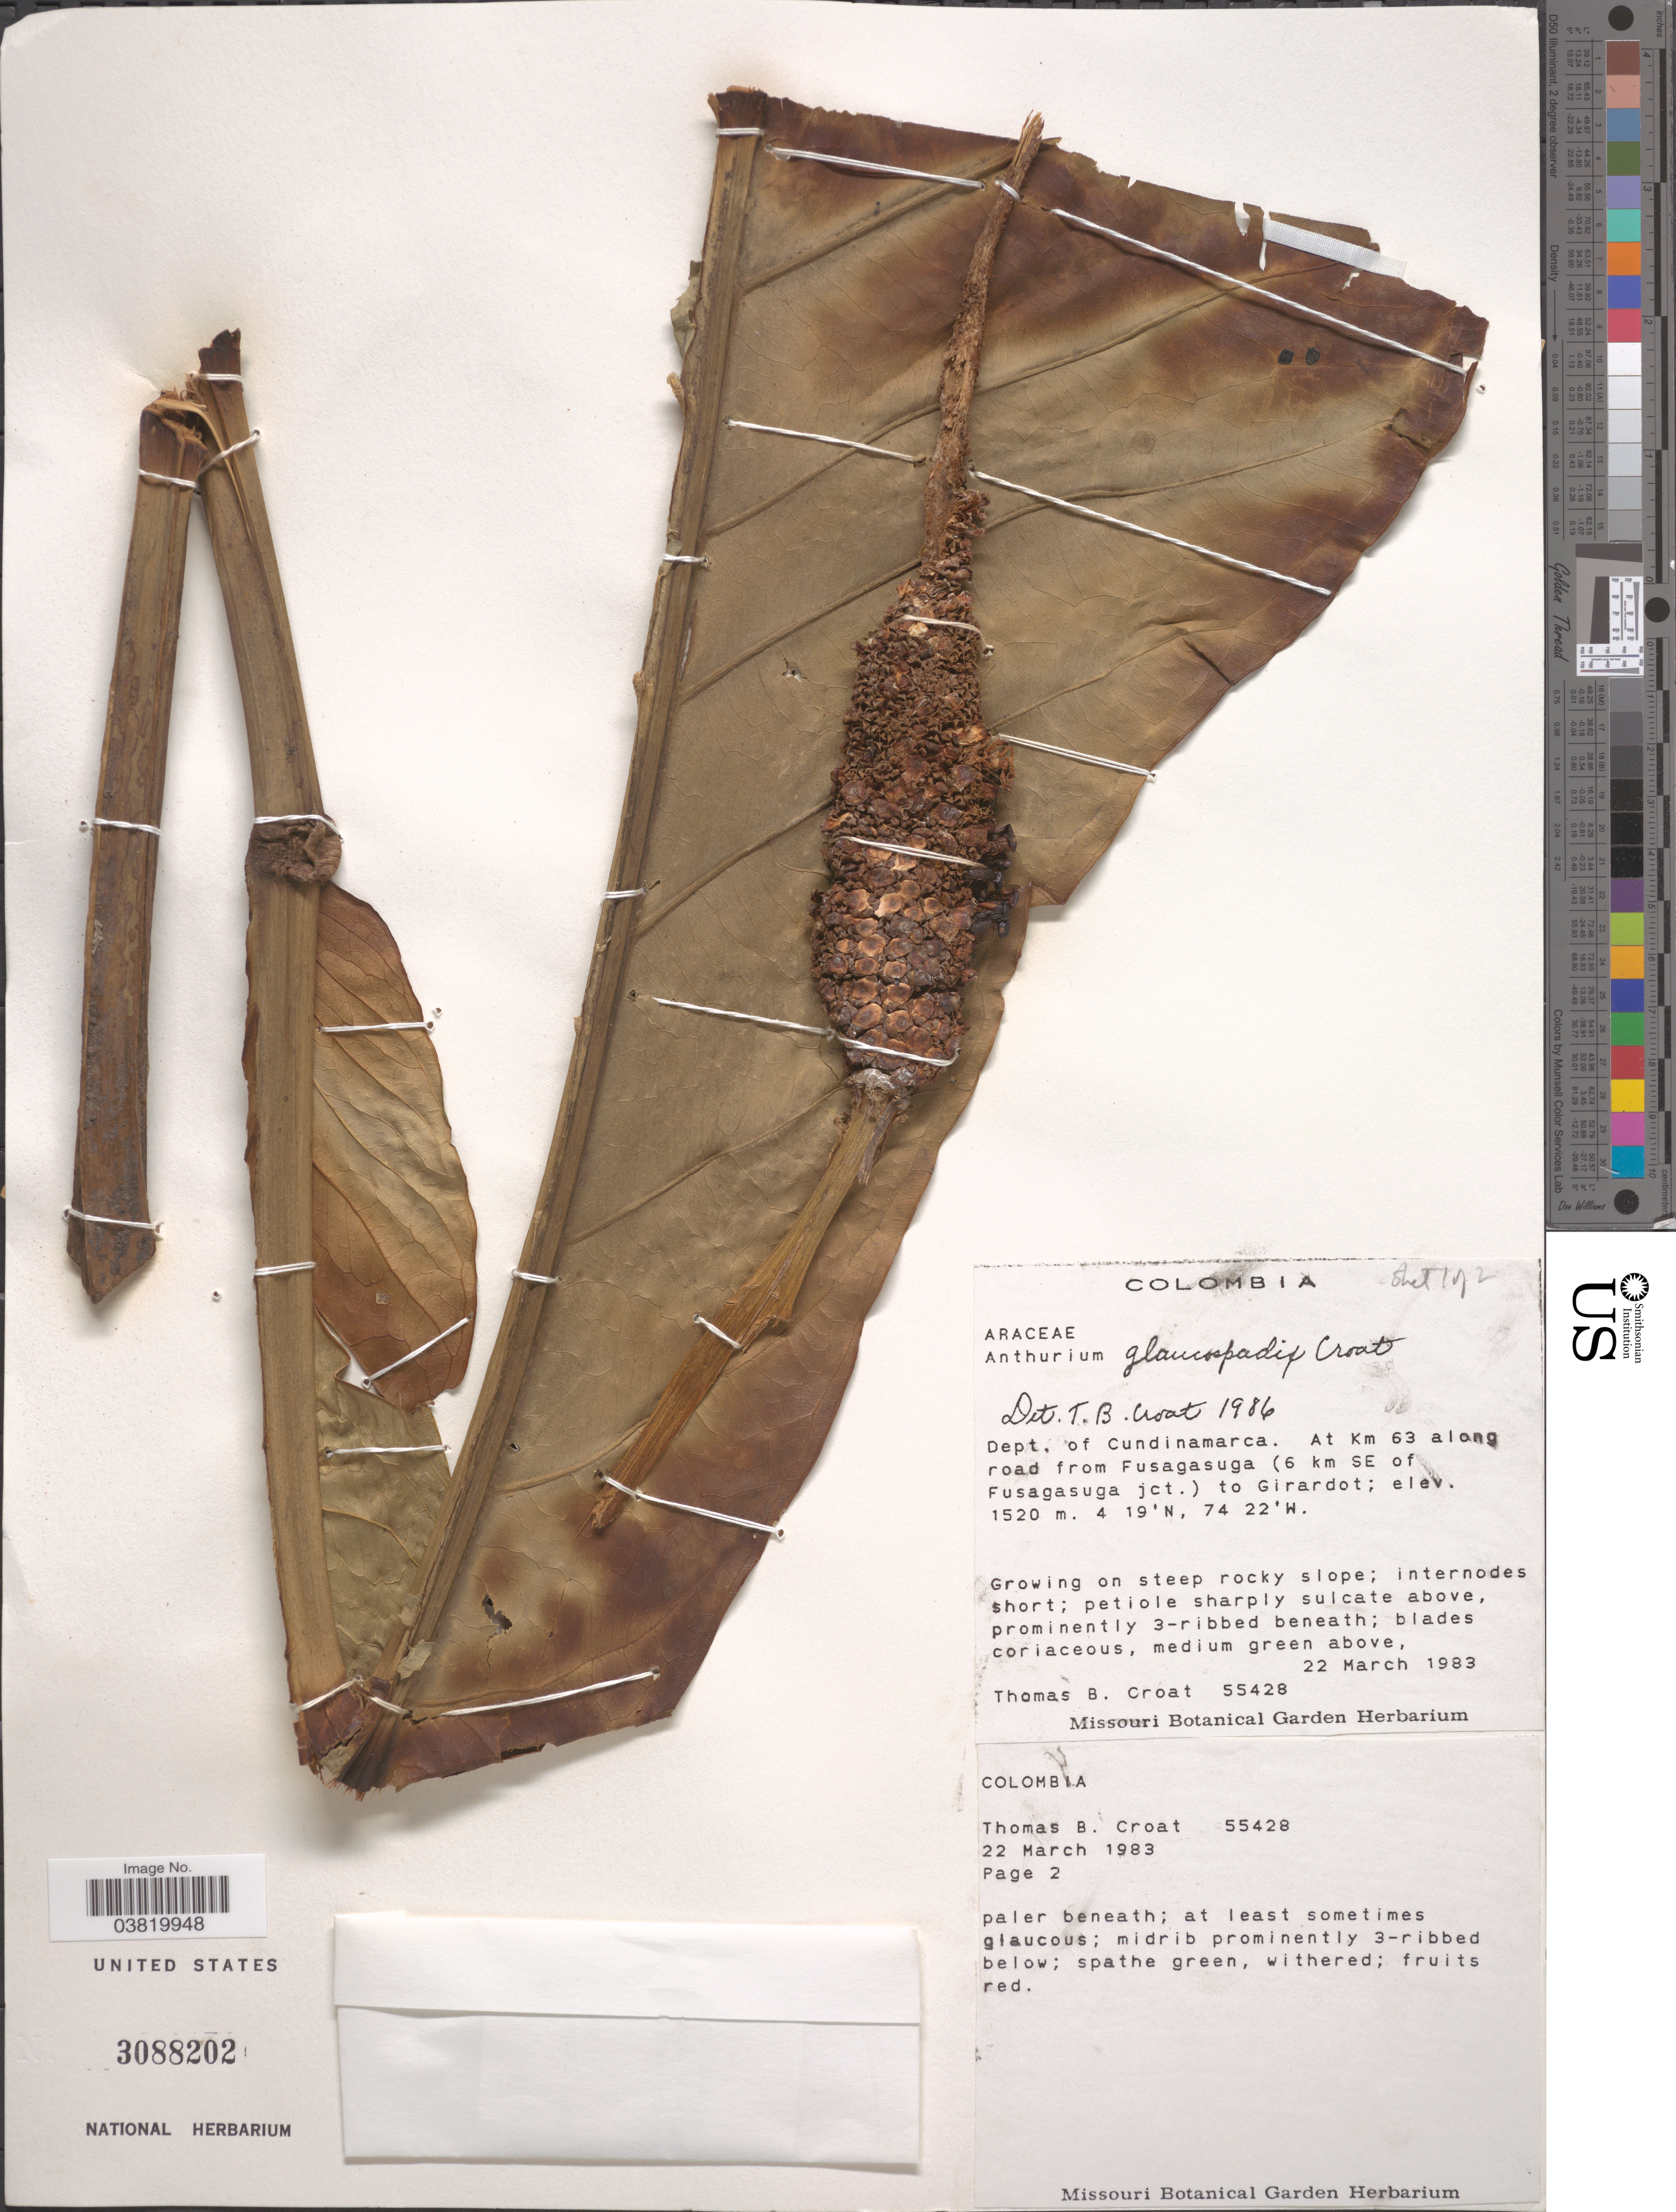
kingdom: Plantae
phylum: Tracheophyta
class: Liliopsida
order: Alismatales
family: Araceae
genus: Anthurium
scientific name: Anthurium glaucospadix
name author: Croat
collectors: T. B. Croat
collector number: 55428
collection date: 1983-03-22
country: Colombia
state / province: Cundinamarca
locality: Dept. of Cundinamarca. At Km 63 along road from Fusagasuga (6 km SE of Fusagasuga jct.) to Girardot.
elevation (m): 1520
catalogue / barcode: US 3088202